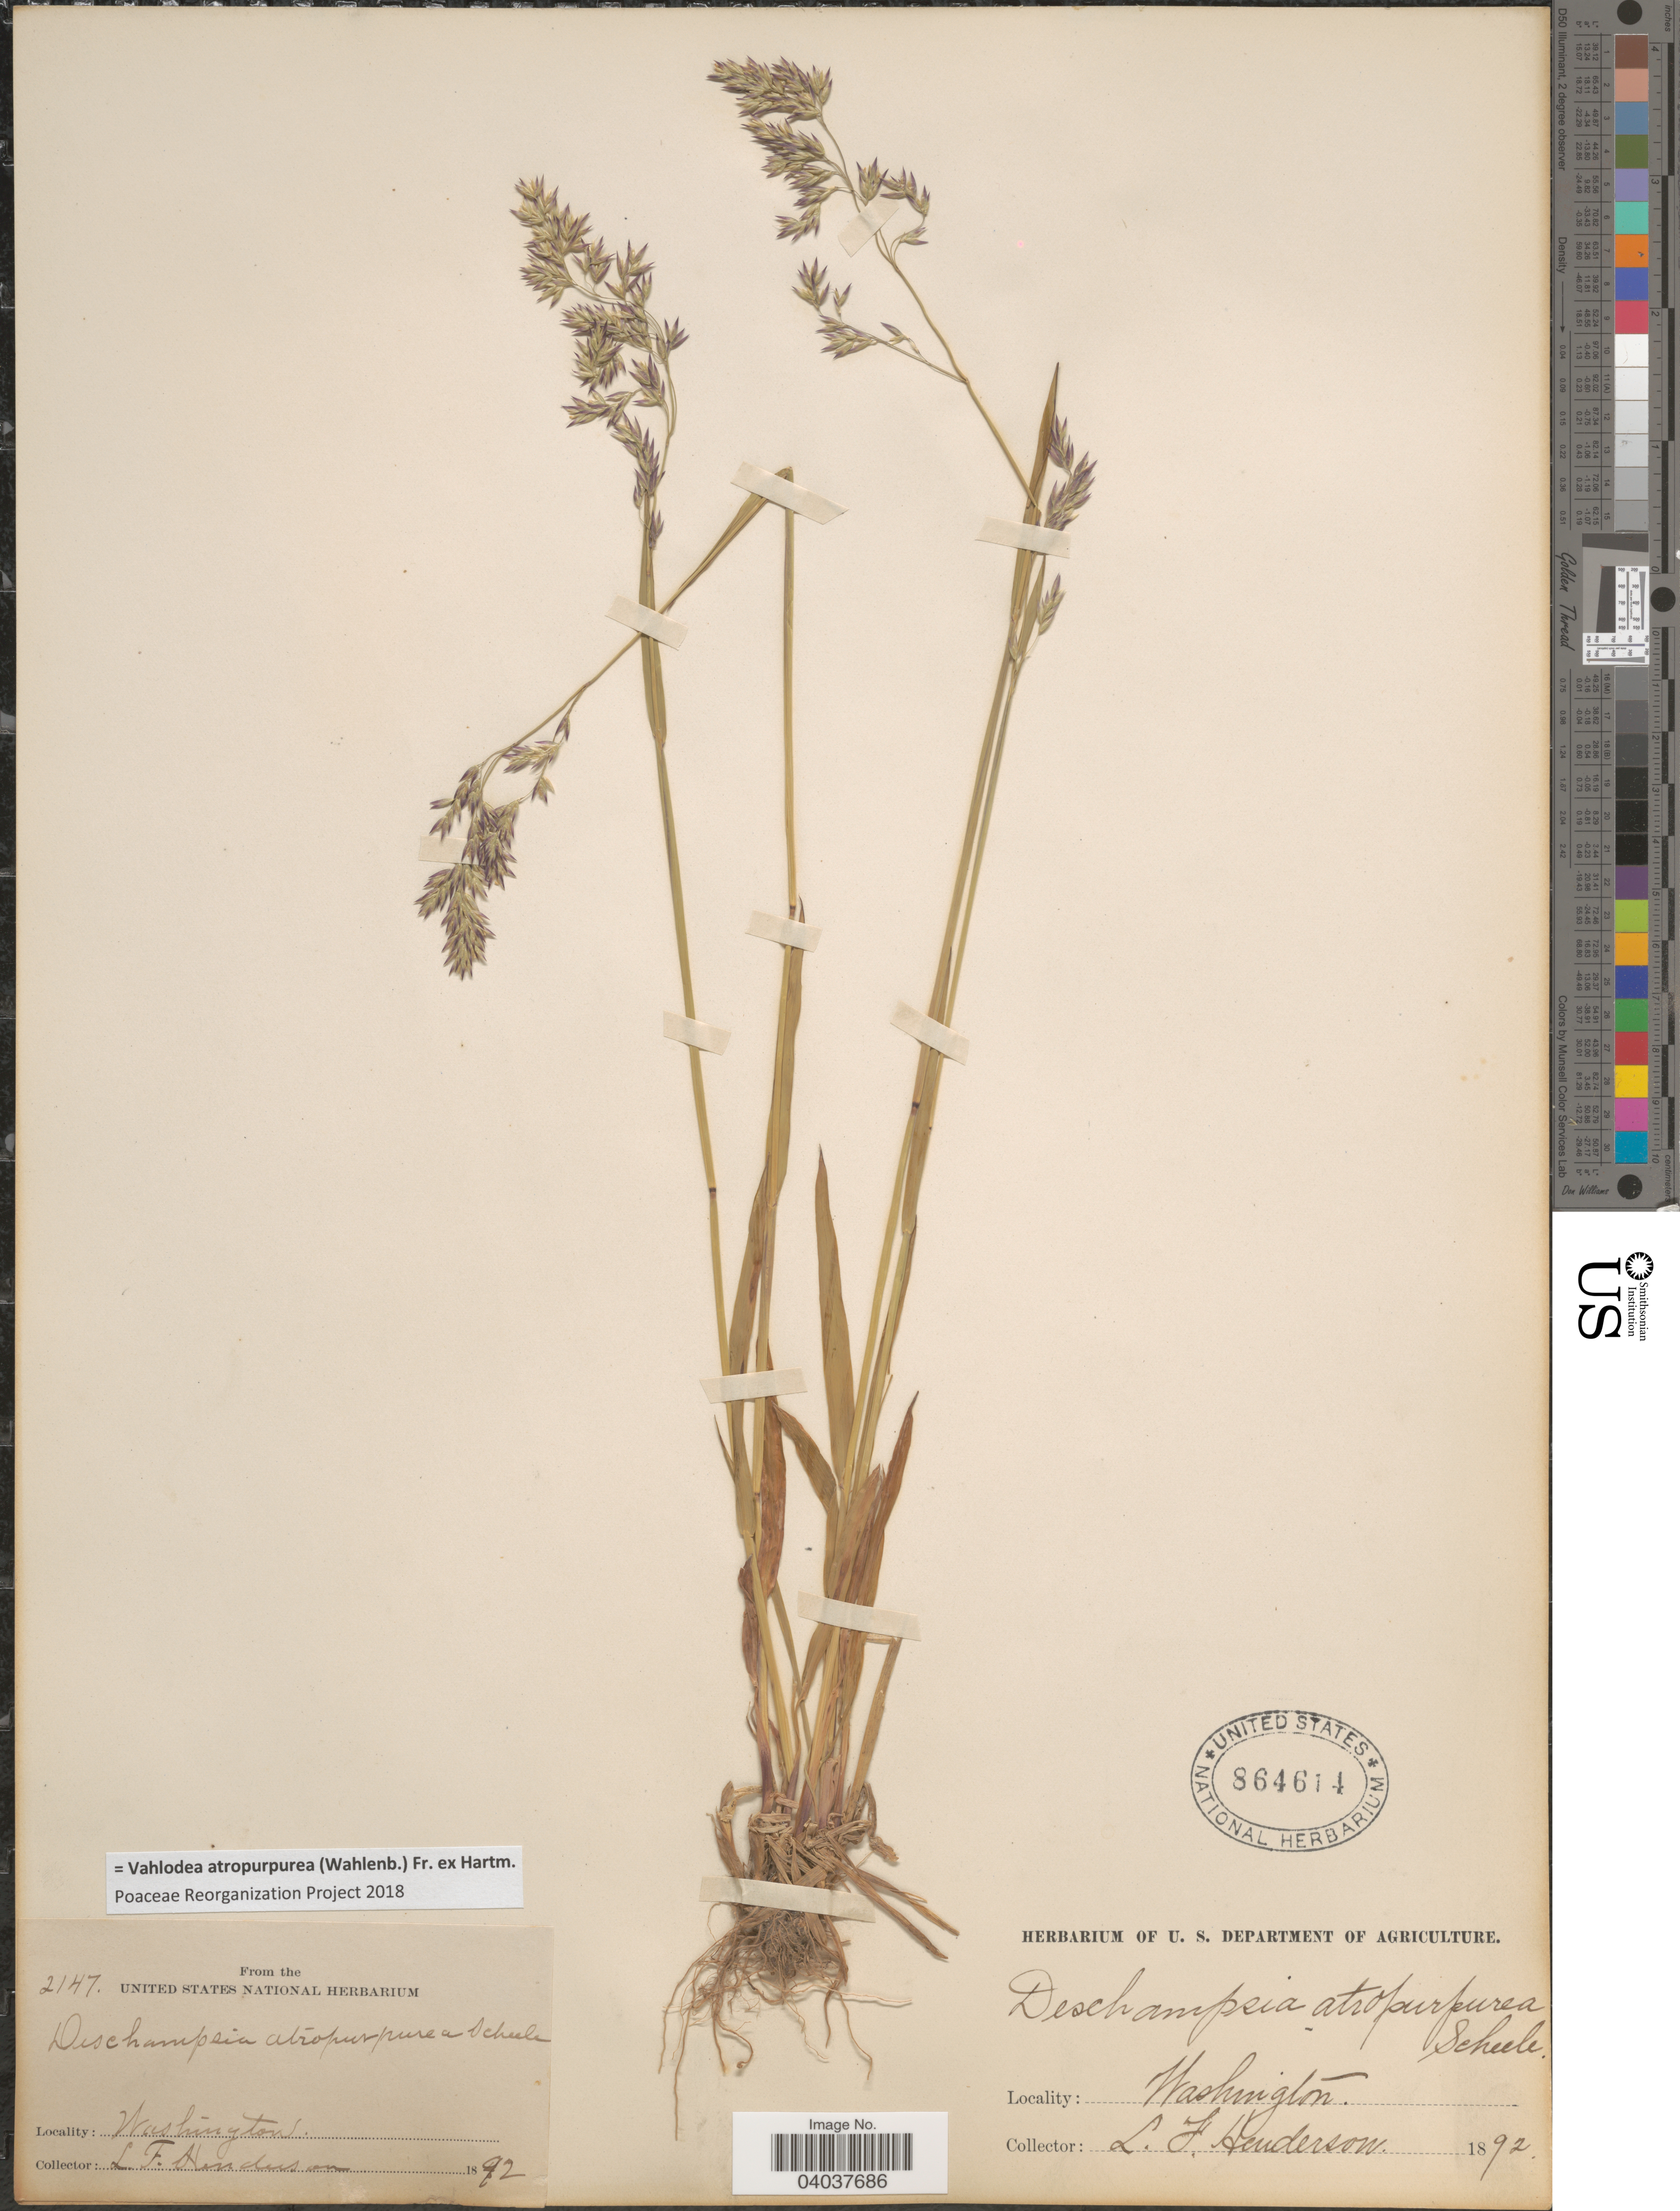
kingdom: Plantae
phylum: Tracheophyta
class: Liliopsida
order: Poales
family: Poaceae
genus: Vahlodea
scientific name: Vahlodea atropurpurea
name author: (Wahlenb.) Fr. ex Hartm.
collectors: L. Henderson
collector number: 2147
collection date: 1892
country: United States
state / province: Washington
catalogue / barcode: US 864614